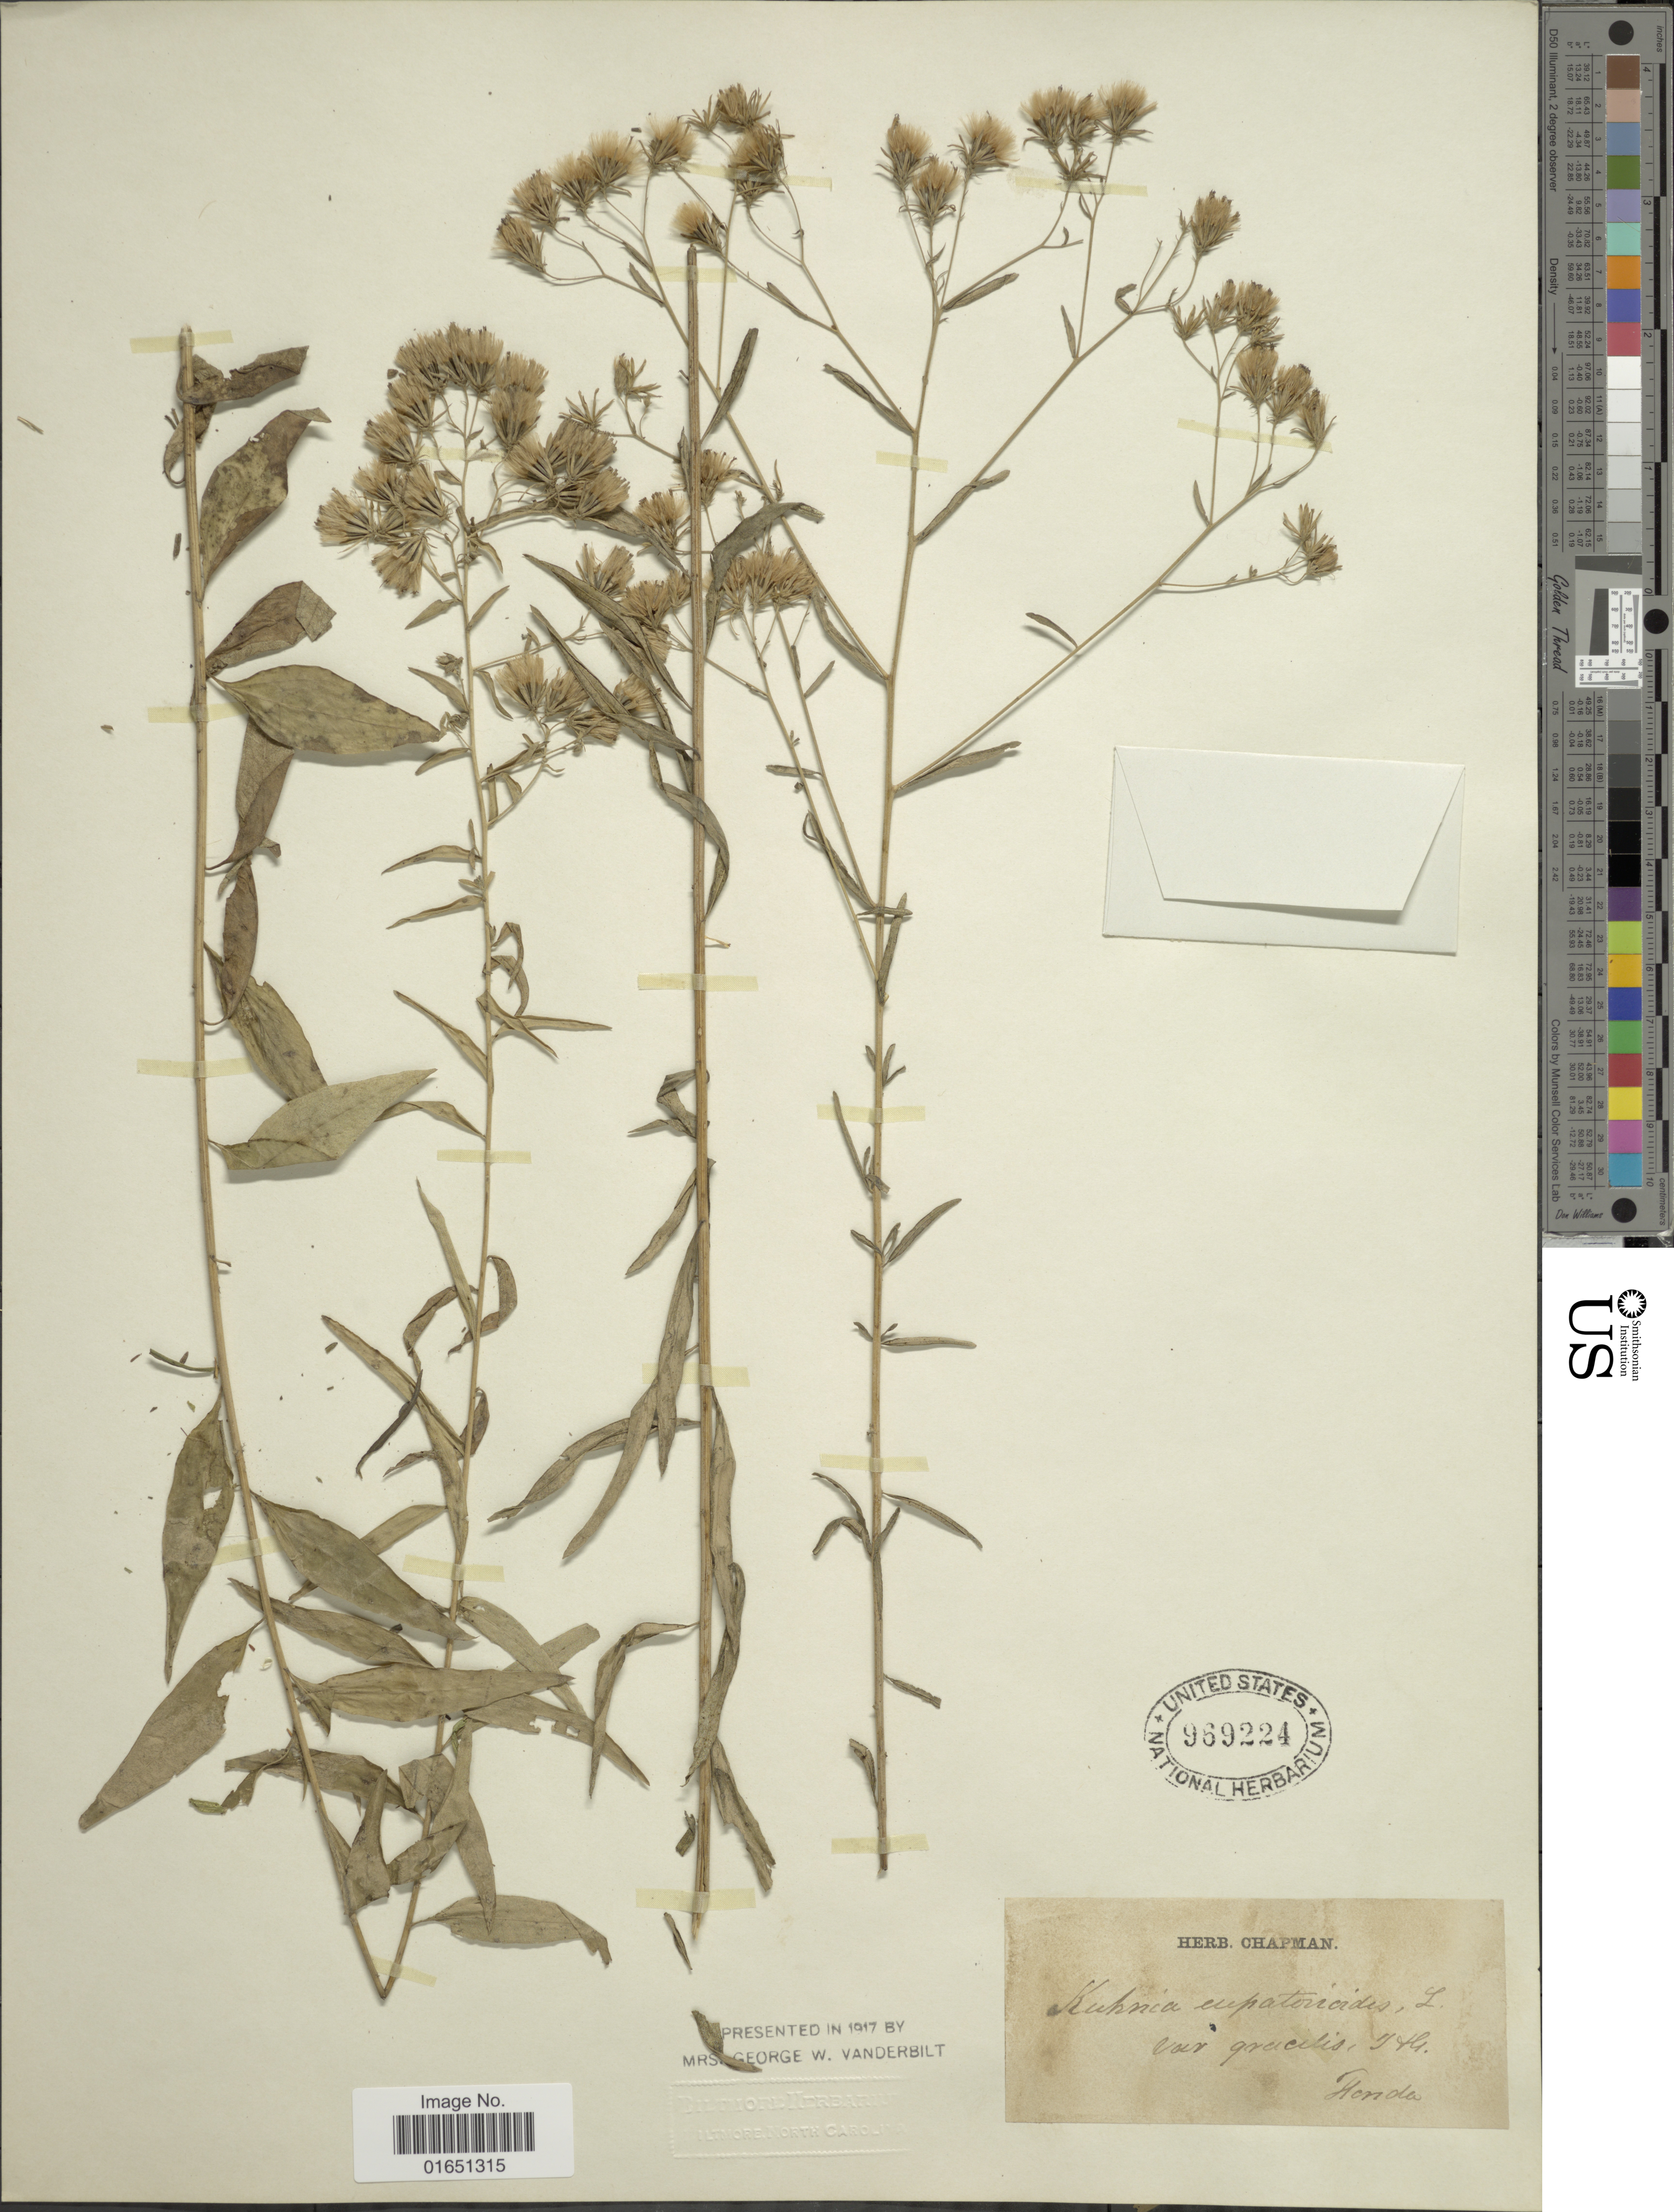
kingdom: Plantae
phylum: Tracheophyta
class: Magnoliopsida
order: Asterales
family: Asteraceae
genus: Brickellia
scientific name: Brickellia mosieri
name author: (Small) Shinners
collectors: ex herb. Chapman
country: United States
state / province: Florida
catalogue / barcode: US 969224